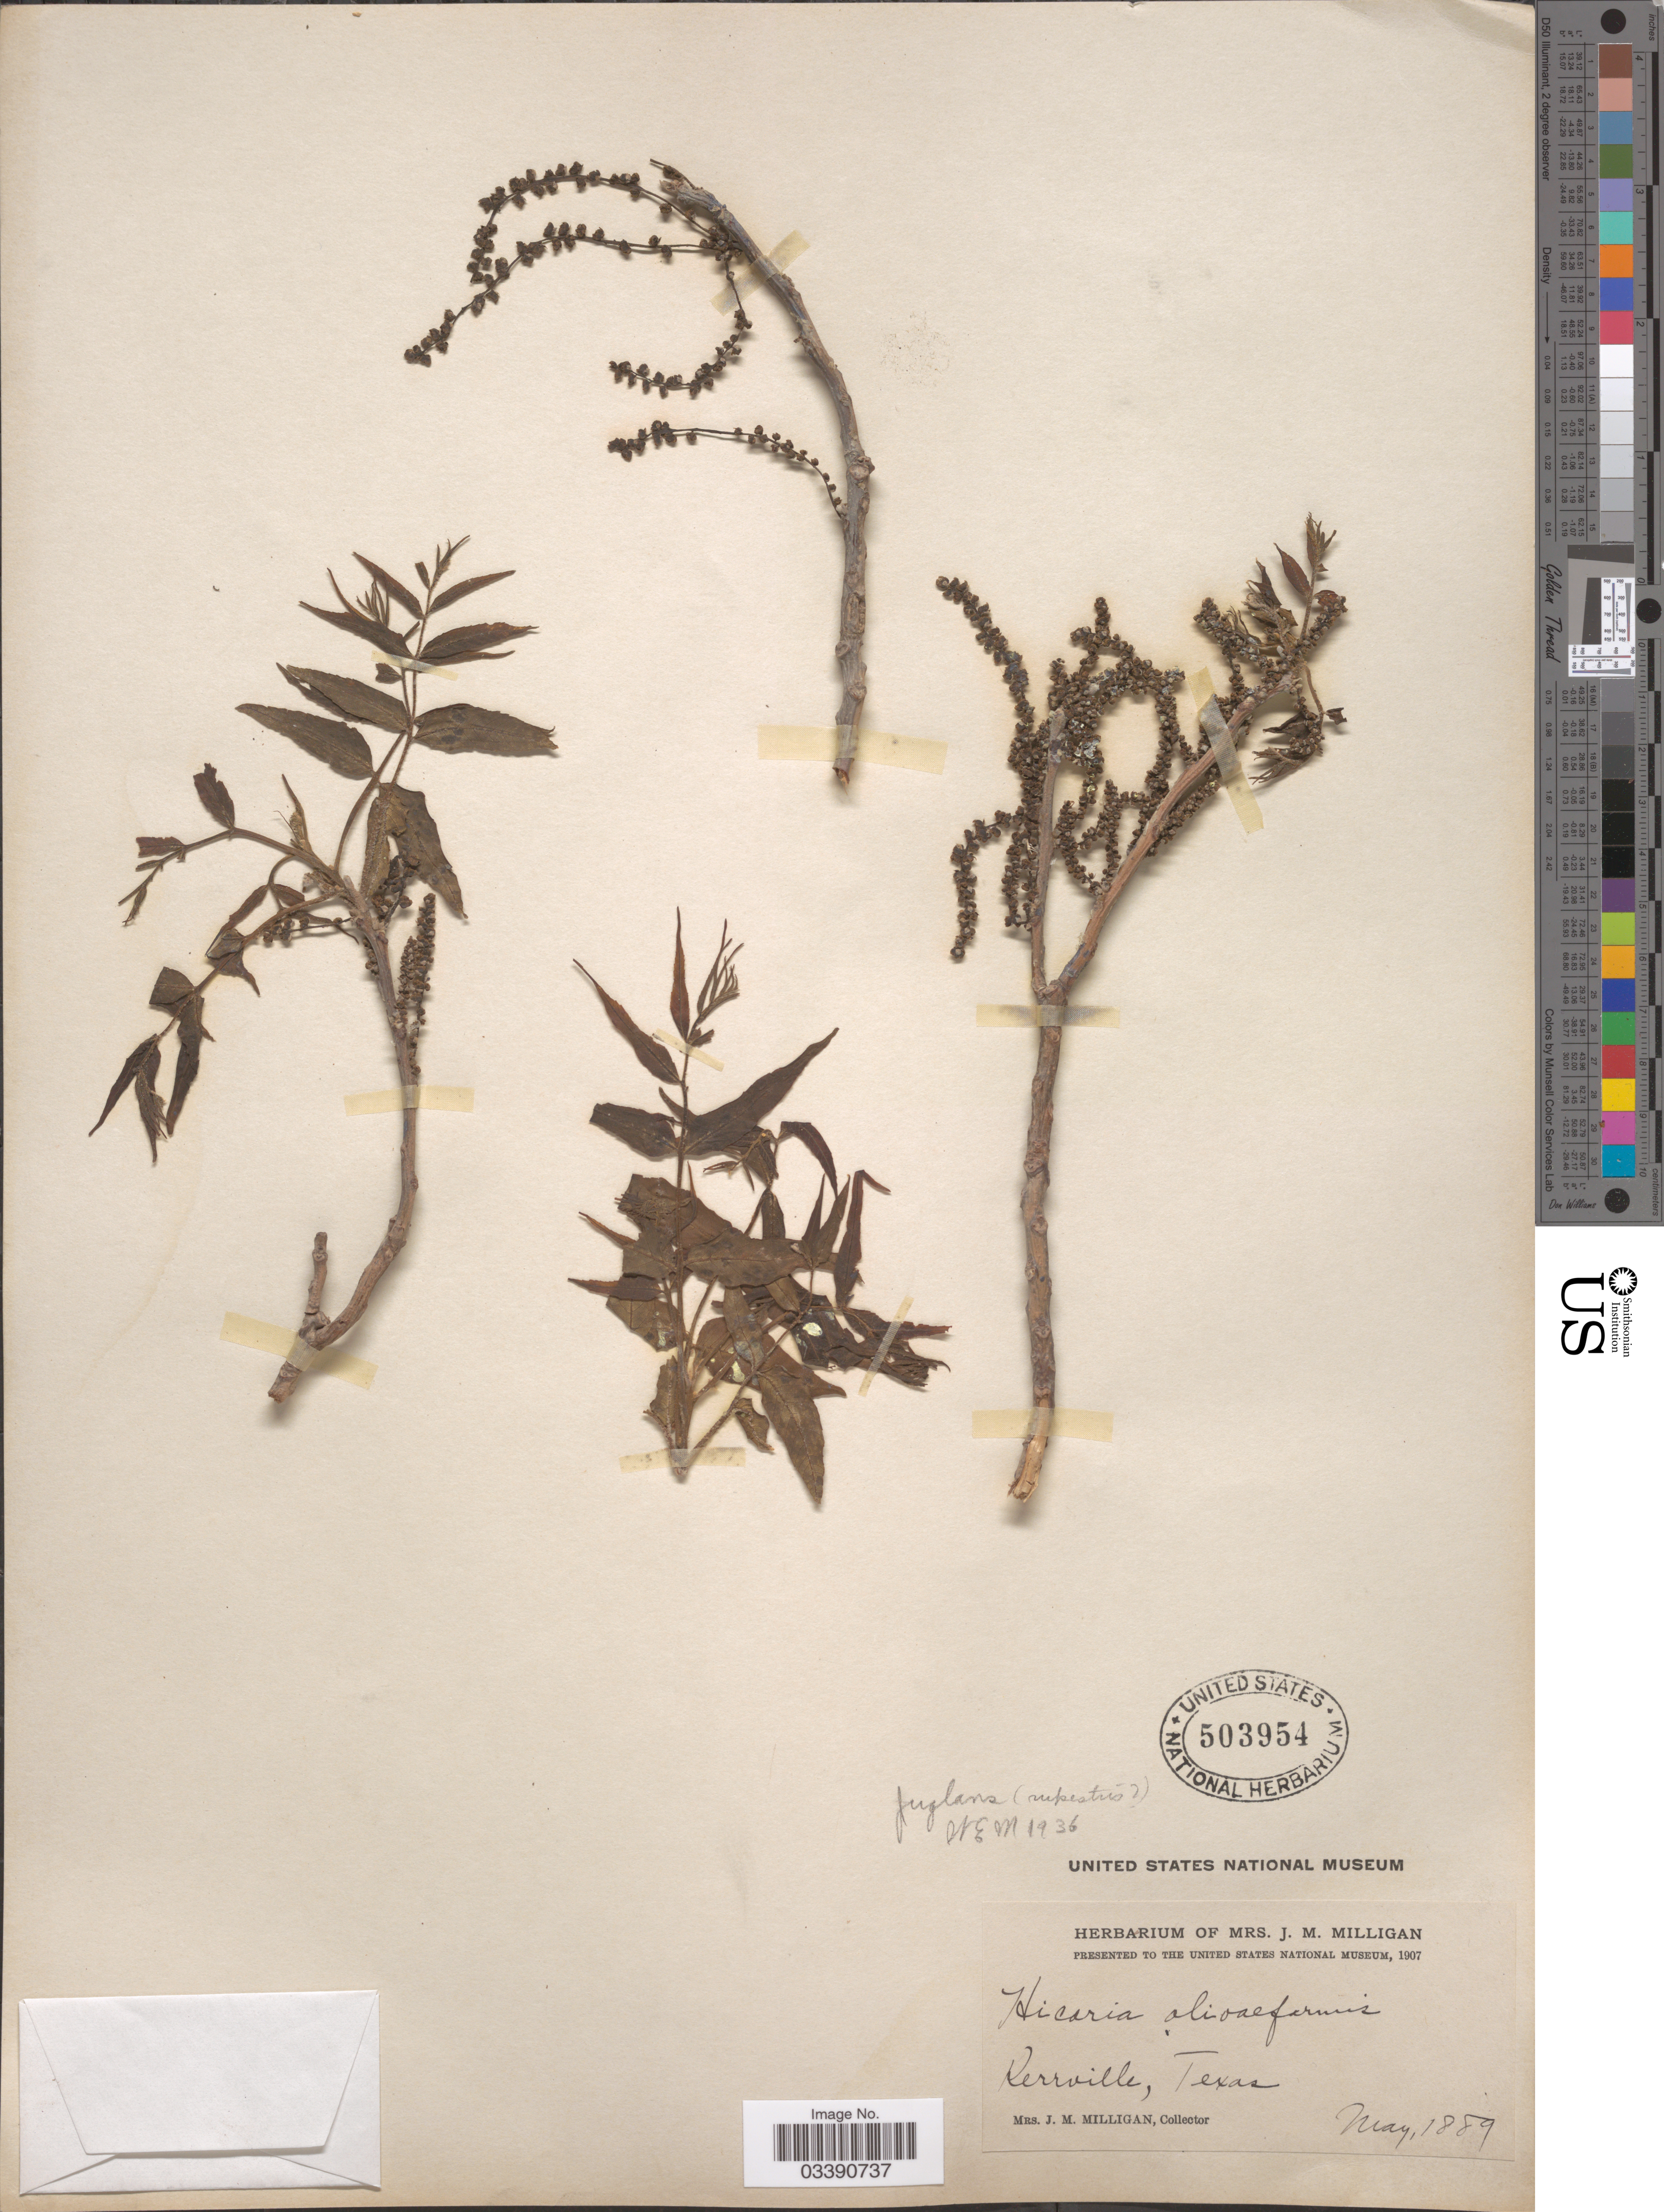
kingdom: Plantae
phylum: Tracheophyta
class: Magnoliopsida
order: Fagales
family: Juglandaceae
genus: Juglans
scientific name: Juglans microcarpa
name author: Berland. in Berland. & Chovell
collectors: J. Milligan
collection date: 1889-05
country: United States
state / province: Texas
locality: Kerrville.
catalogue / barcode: US 503954